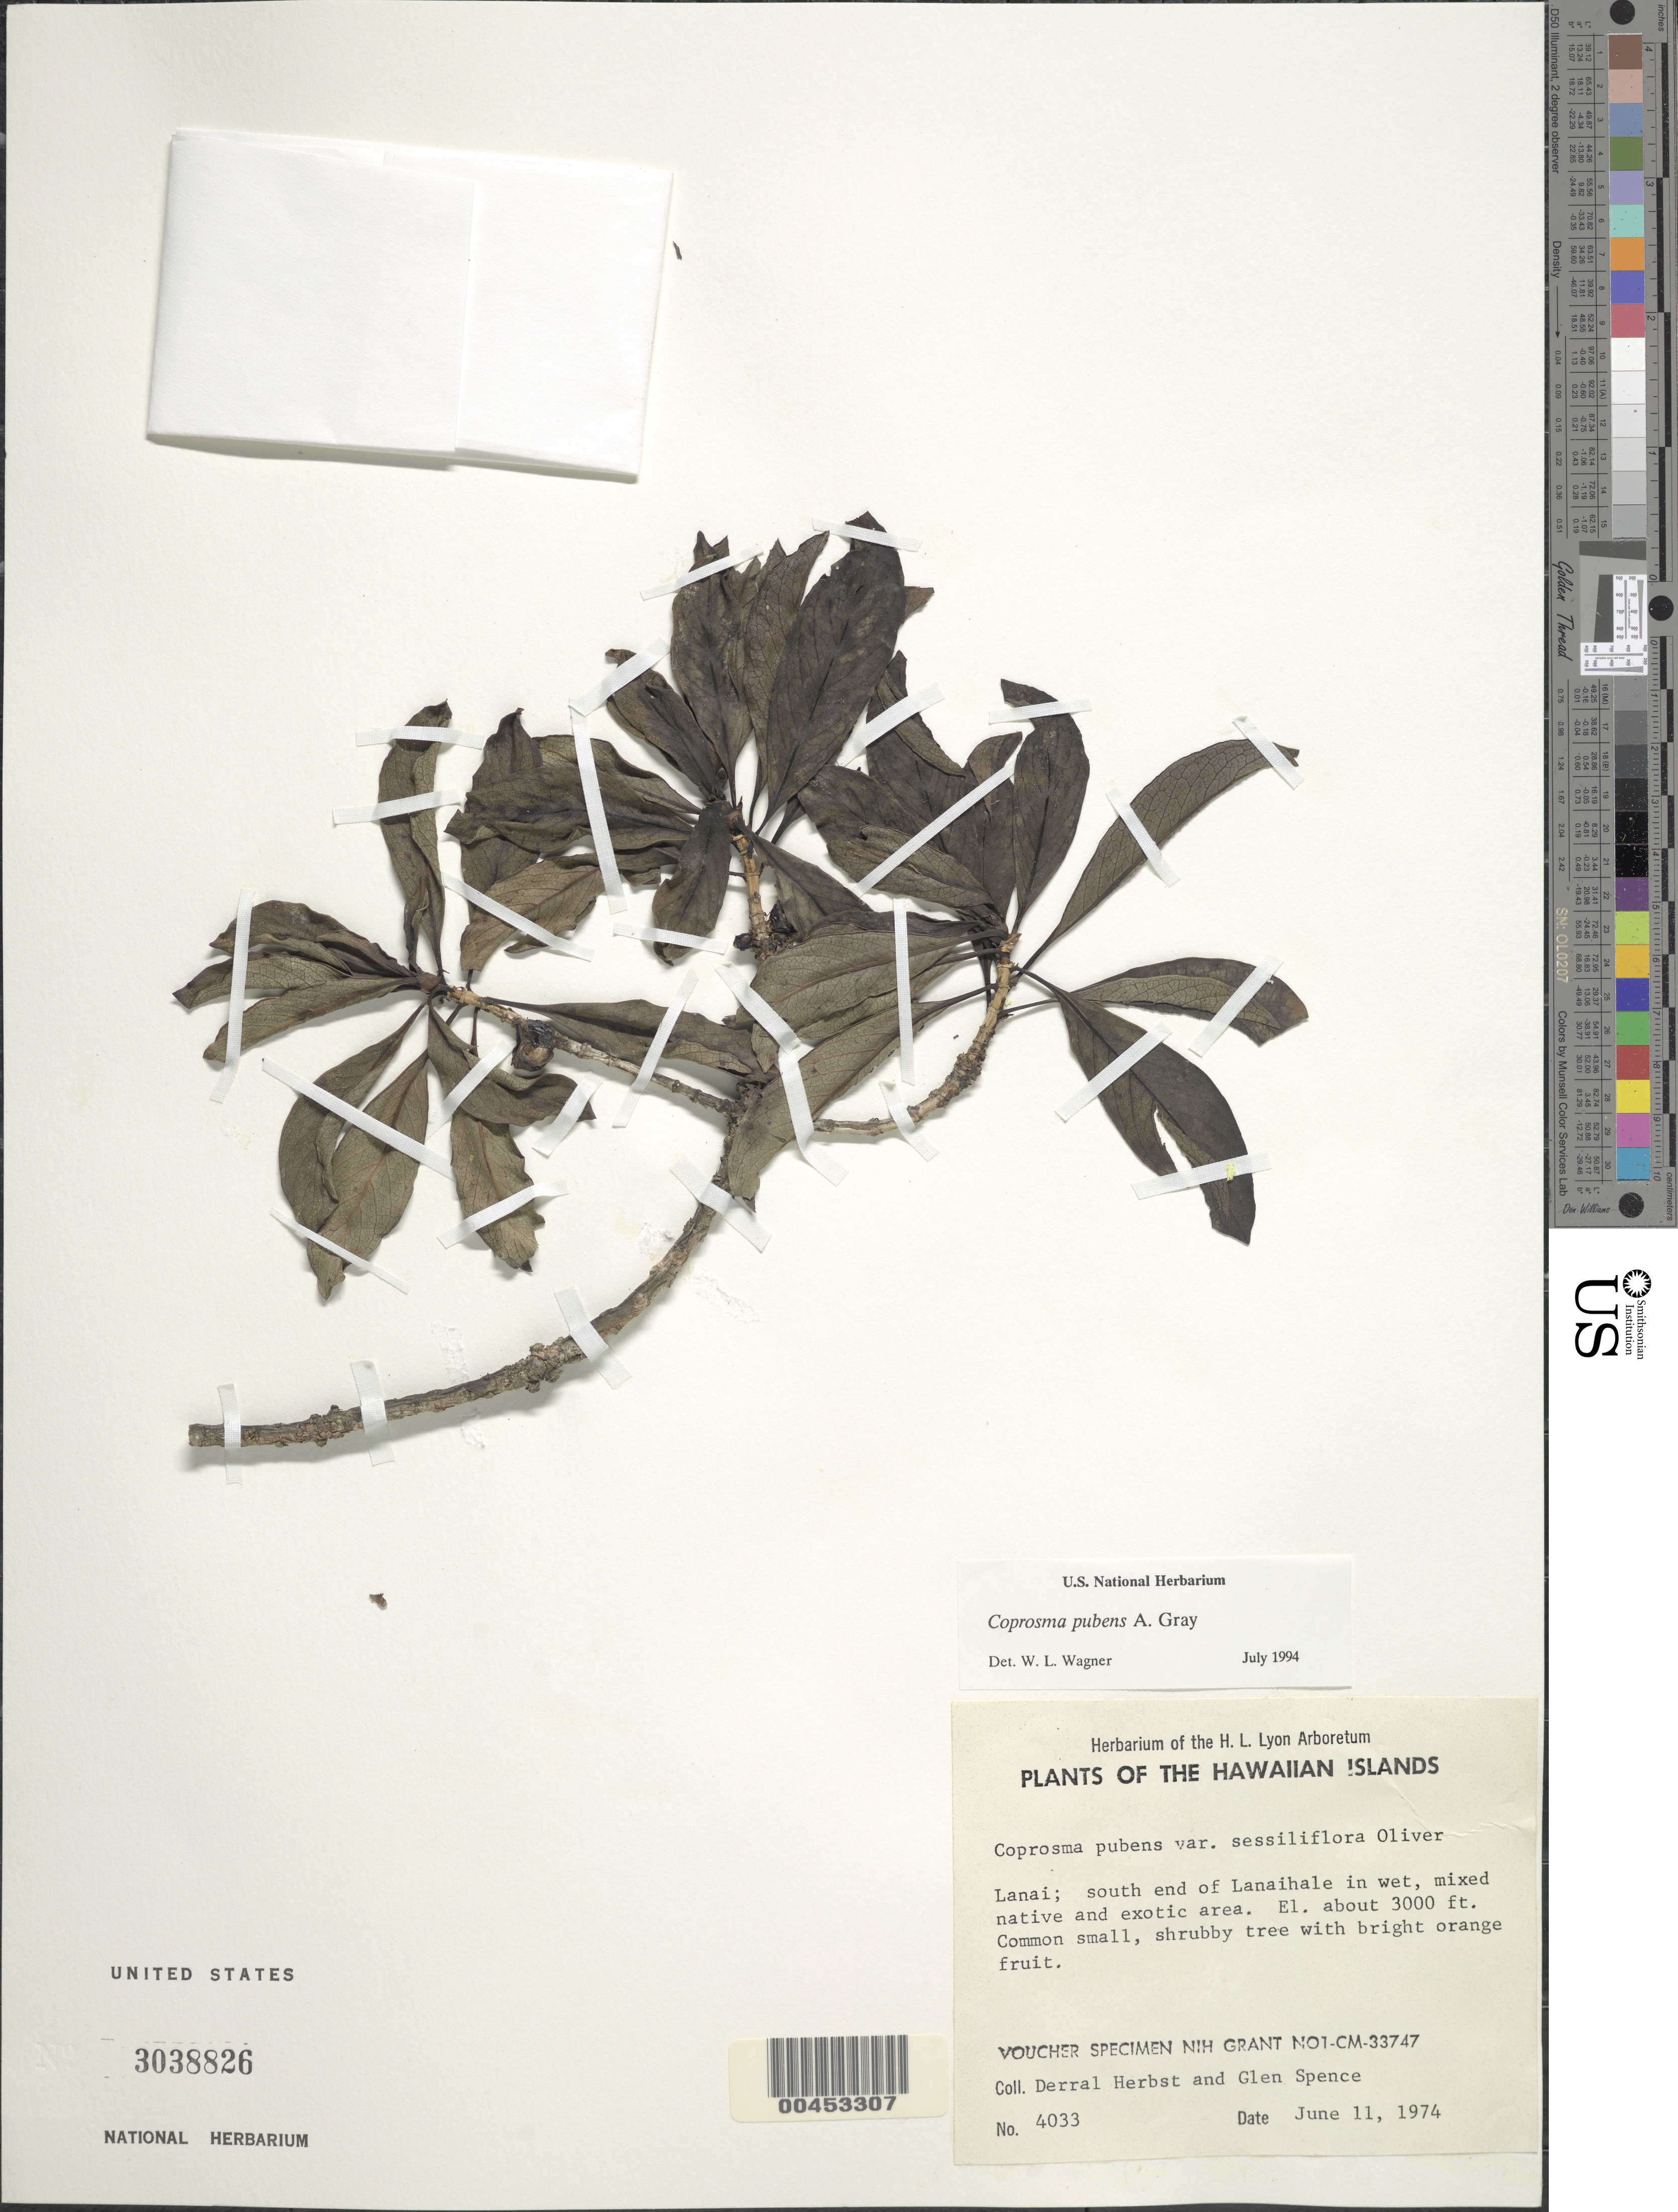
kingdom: Plantae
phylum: Tracheophyta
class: Magnoliopsida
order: Gentianales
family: Rubiaceae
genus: Coprosma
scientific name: Coprosma pubens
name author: A. Gray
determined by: Wagner, W. L., (BOT), Smithsonian Institution - National Museum of Natural History (UNITED STATES)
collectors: D. R. Herbst & G. Spence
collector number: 4033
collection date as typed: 11 Jun 1974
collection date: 1974-06-11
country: United States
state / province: Hawaii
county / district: Maui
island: Lana'i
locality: S end of Lanaihale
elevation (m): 914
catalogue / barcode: US 3038826